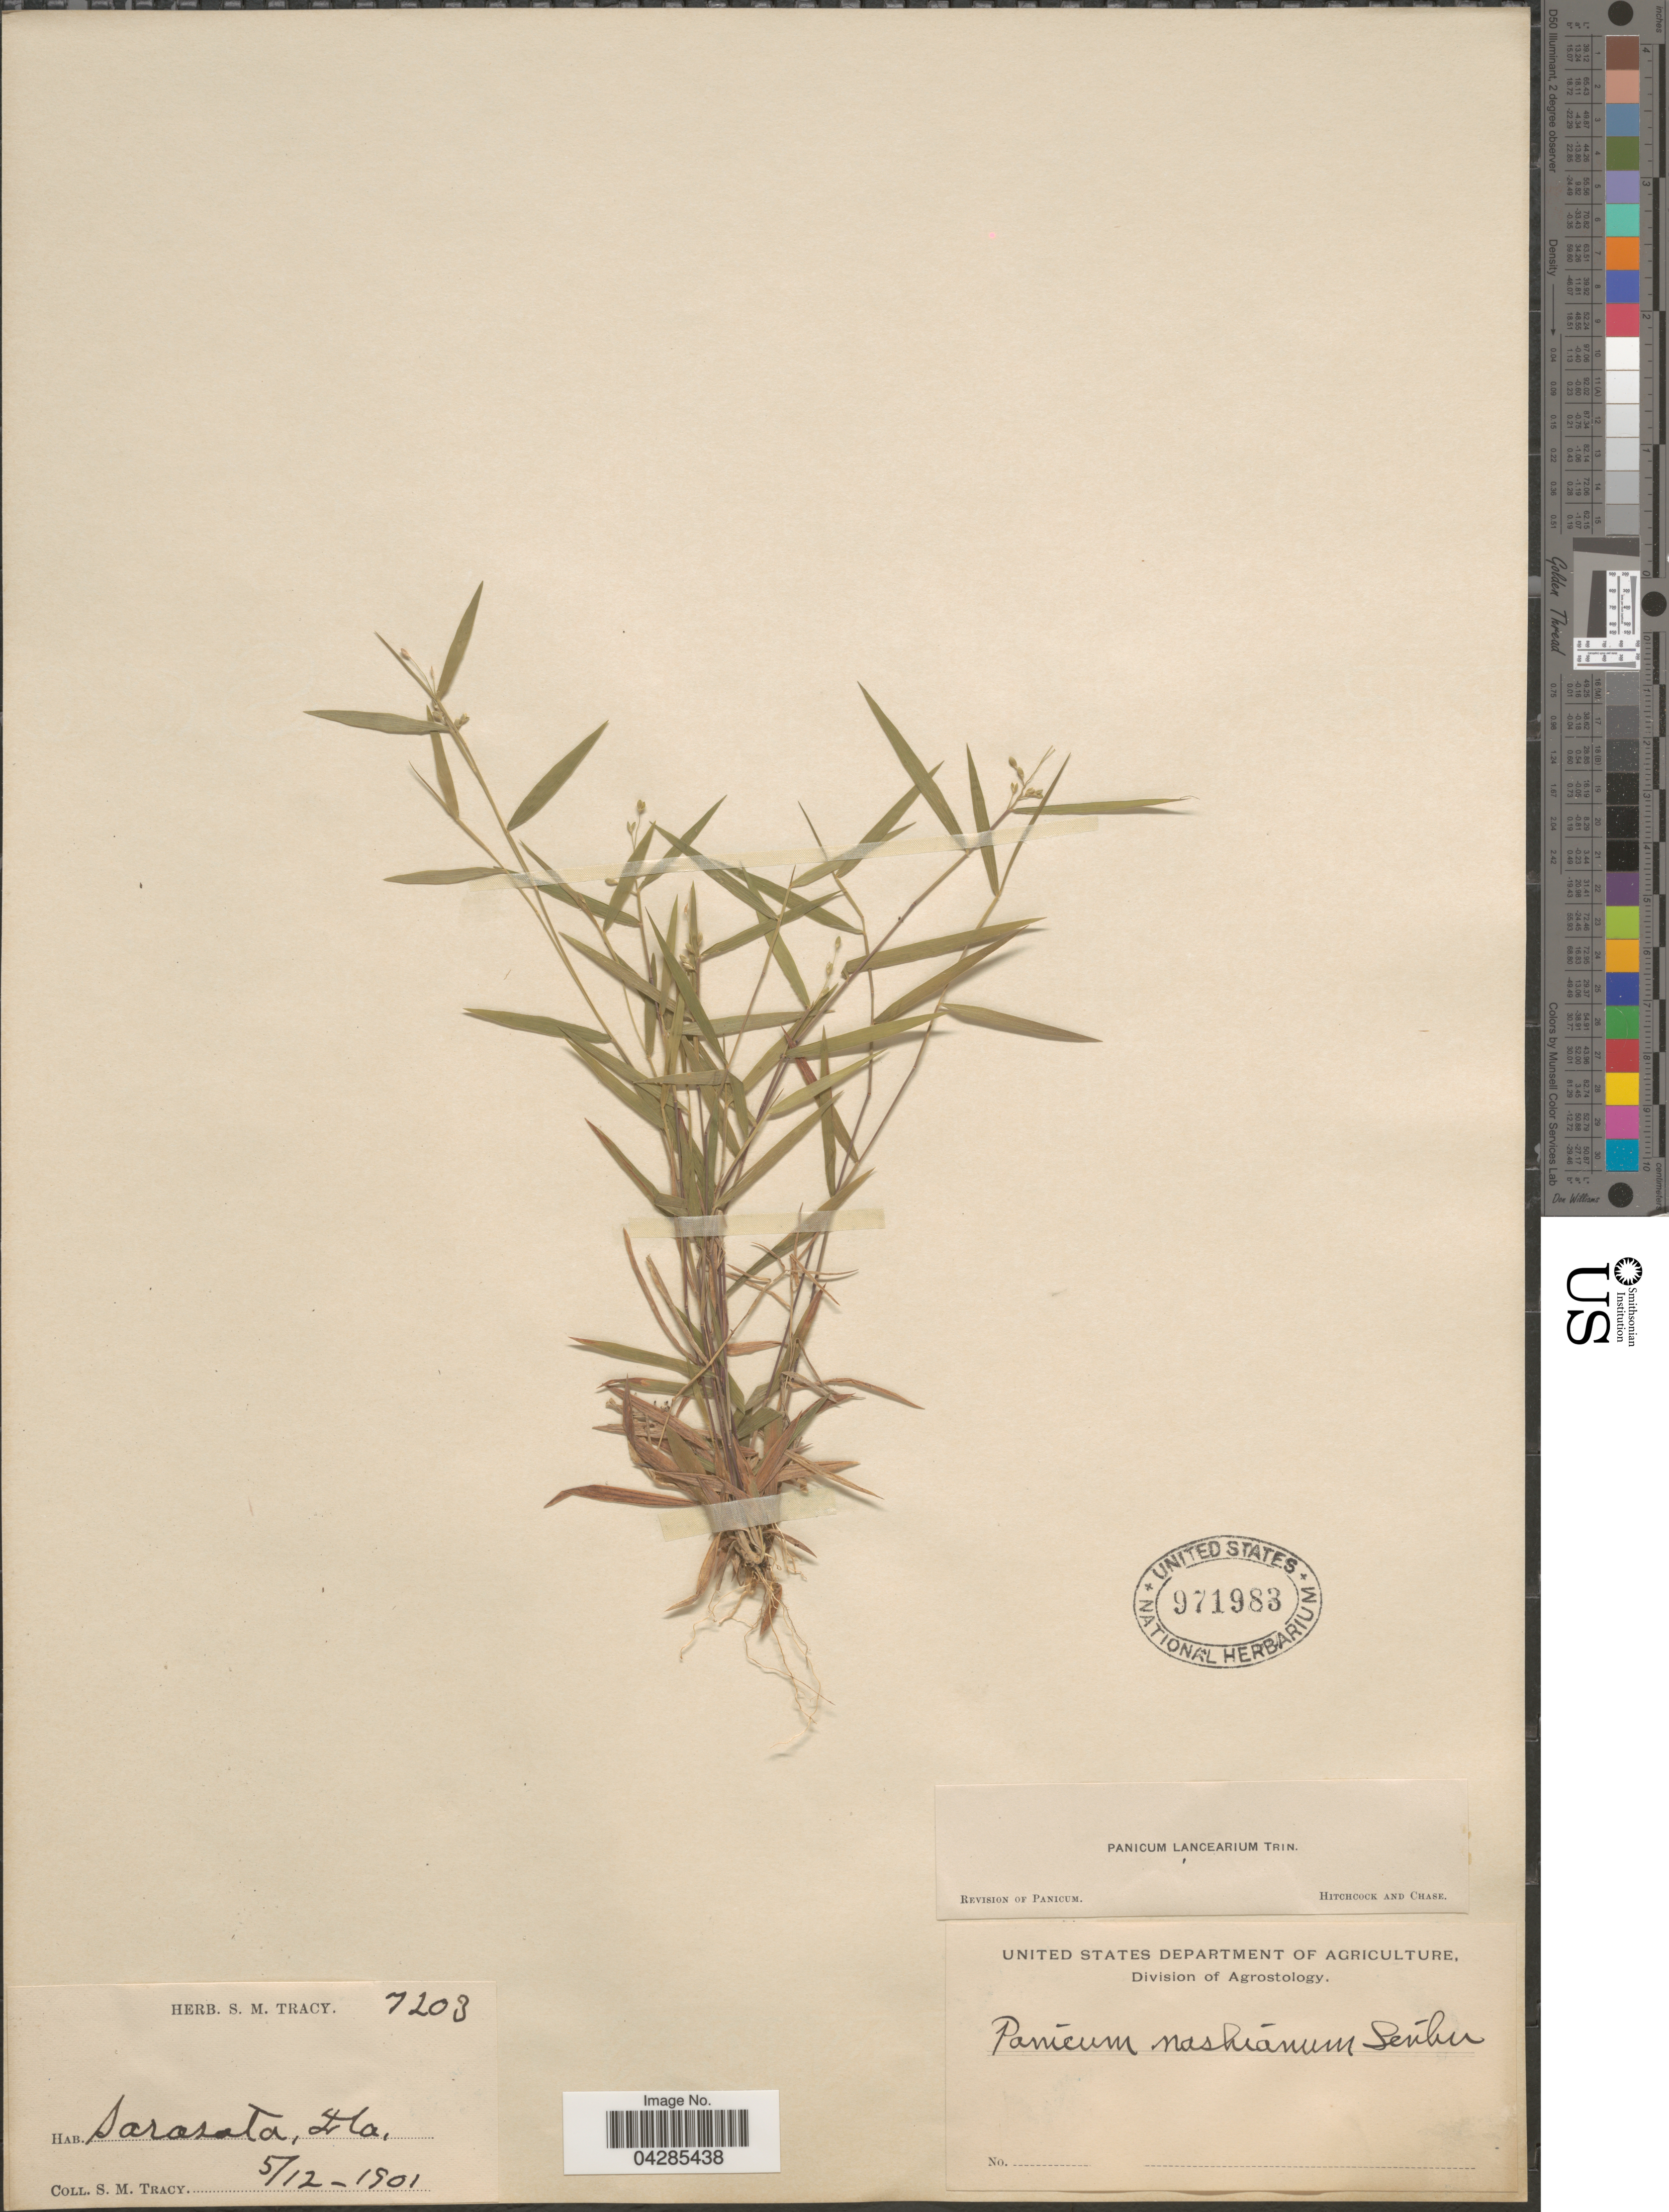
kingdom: Plantae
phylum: Tracheophyta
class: Liliopsida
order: Poales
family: Poaceae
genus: Dichanthelium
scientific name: Dichanthelium portoricense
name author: (Desv. ex Ham.) B.F. Hansen & Wunderlin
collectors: S. M. Tracy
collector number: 7208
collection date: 1901-05-12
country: United States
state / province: Florida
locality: Sarasota.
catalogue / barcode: US 971983